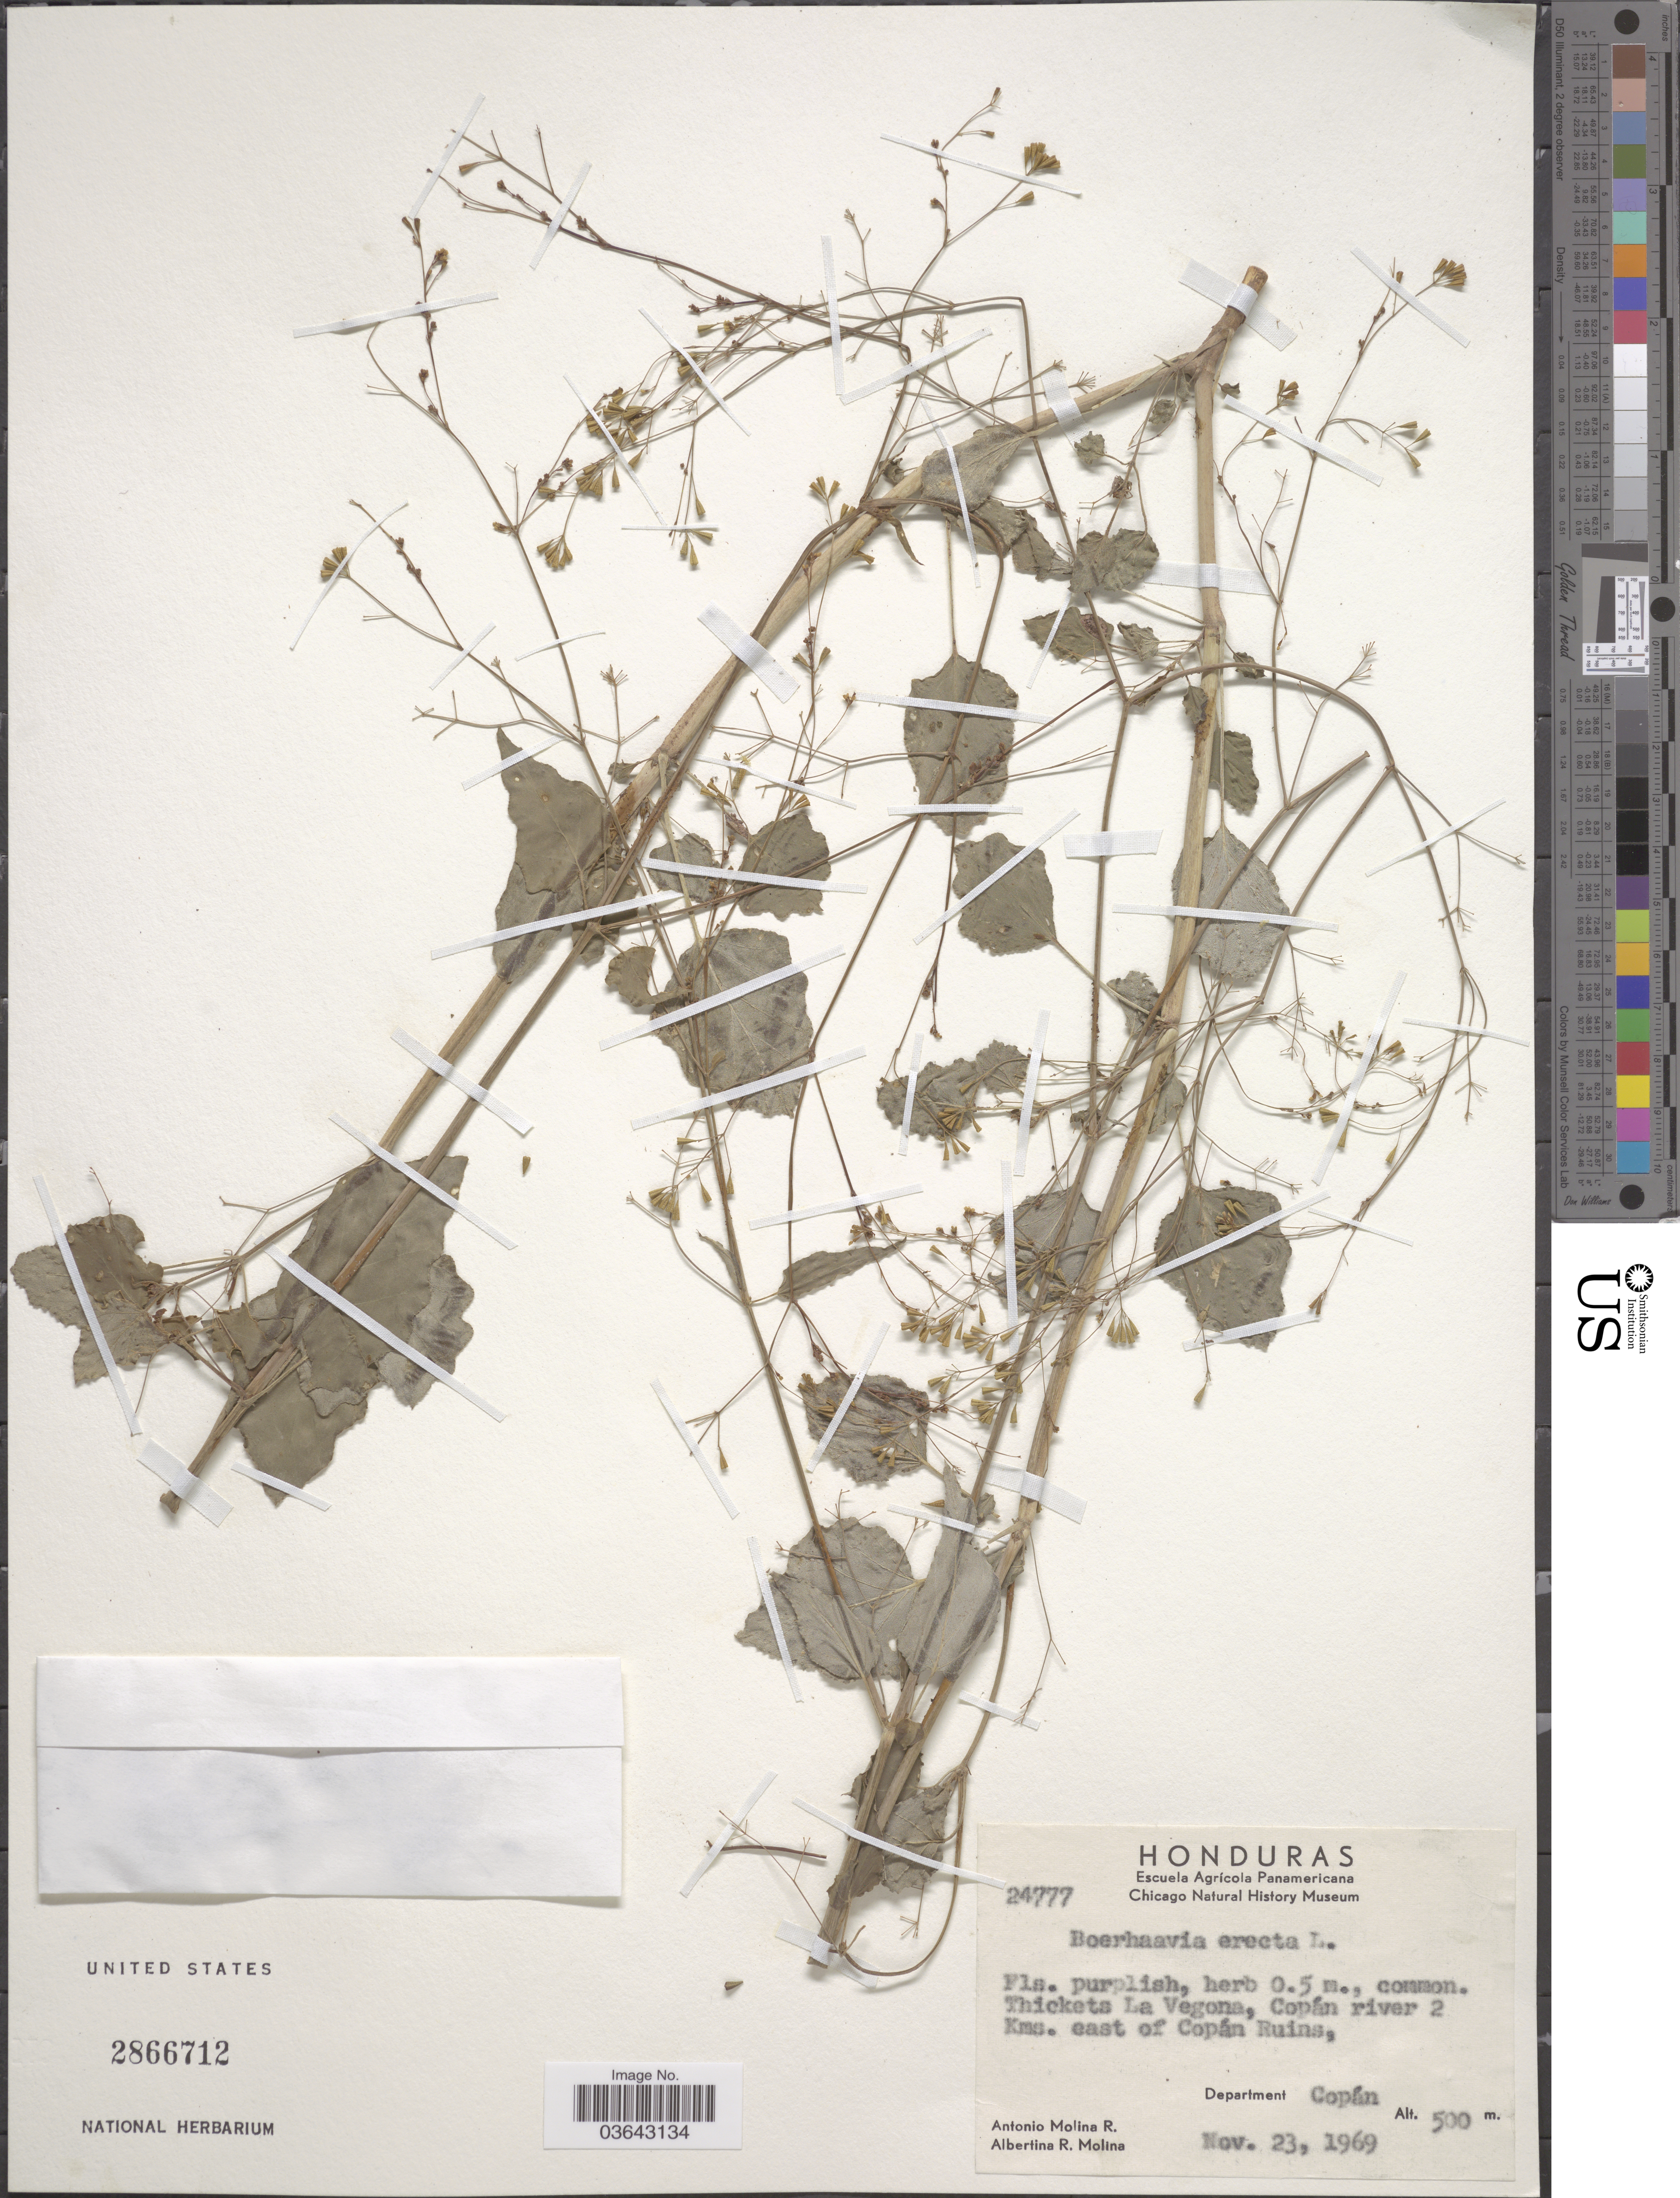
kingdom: Plantae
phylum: Tracheophyta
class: Magnoliopsida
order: Caryophyllales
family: Nyctaginaceae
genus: Boerhavia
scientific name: Boerhavia erecta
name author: L.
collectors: A. Molina R. & A. R. Molina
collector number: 24777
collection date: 1969-11-23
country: Honduras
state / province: Copán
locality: Thickets La Vegona, Copán river 2 Kms. east of Copán Ruins, Department Copán.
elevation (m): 500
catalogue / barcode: US 2866712